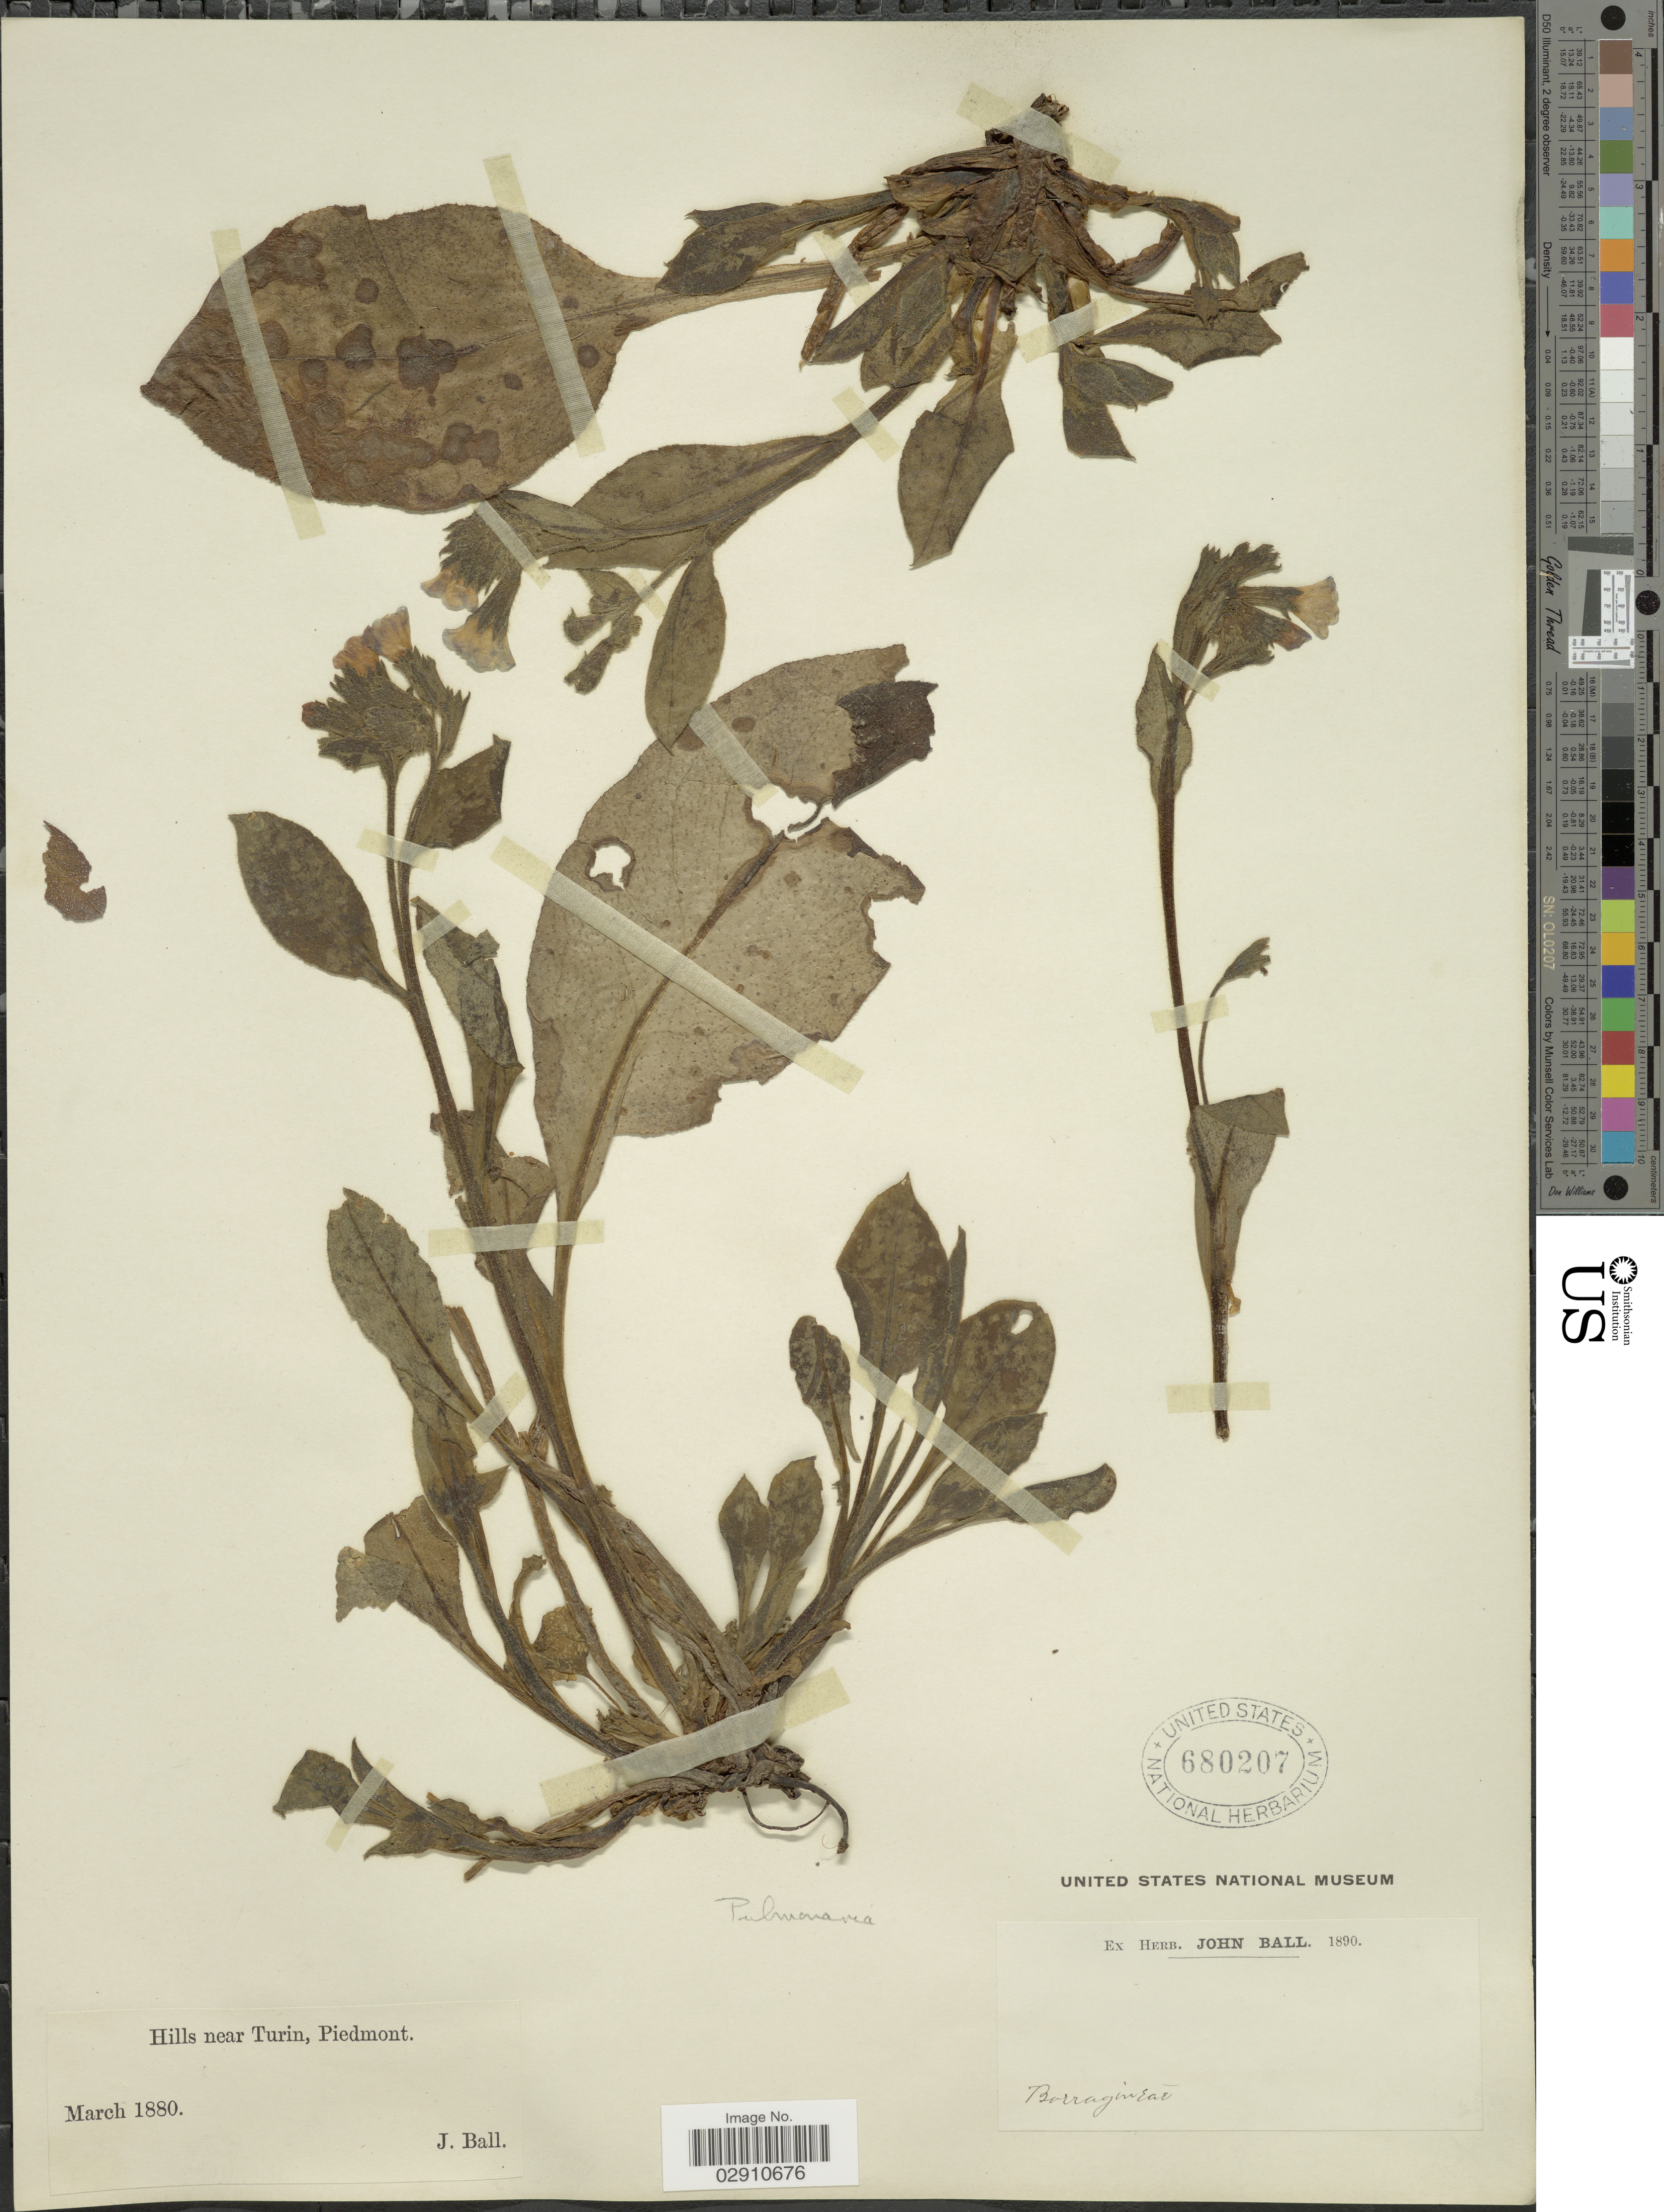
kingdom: Plantae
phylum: Tracheophyta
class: Magnoliopsida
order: Boraginales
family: Boraginaceae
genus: Pulmonaria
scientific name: Pulmonaria sp.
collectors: J. Ball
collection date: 1880-03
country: Italy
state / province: Piedmont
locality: Hills near Turin, Piedmont.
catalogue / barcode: US 680207